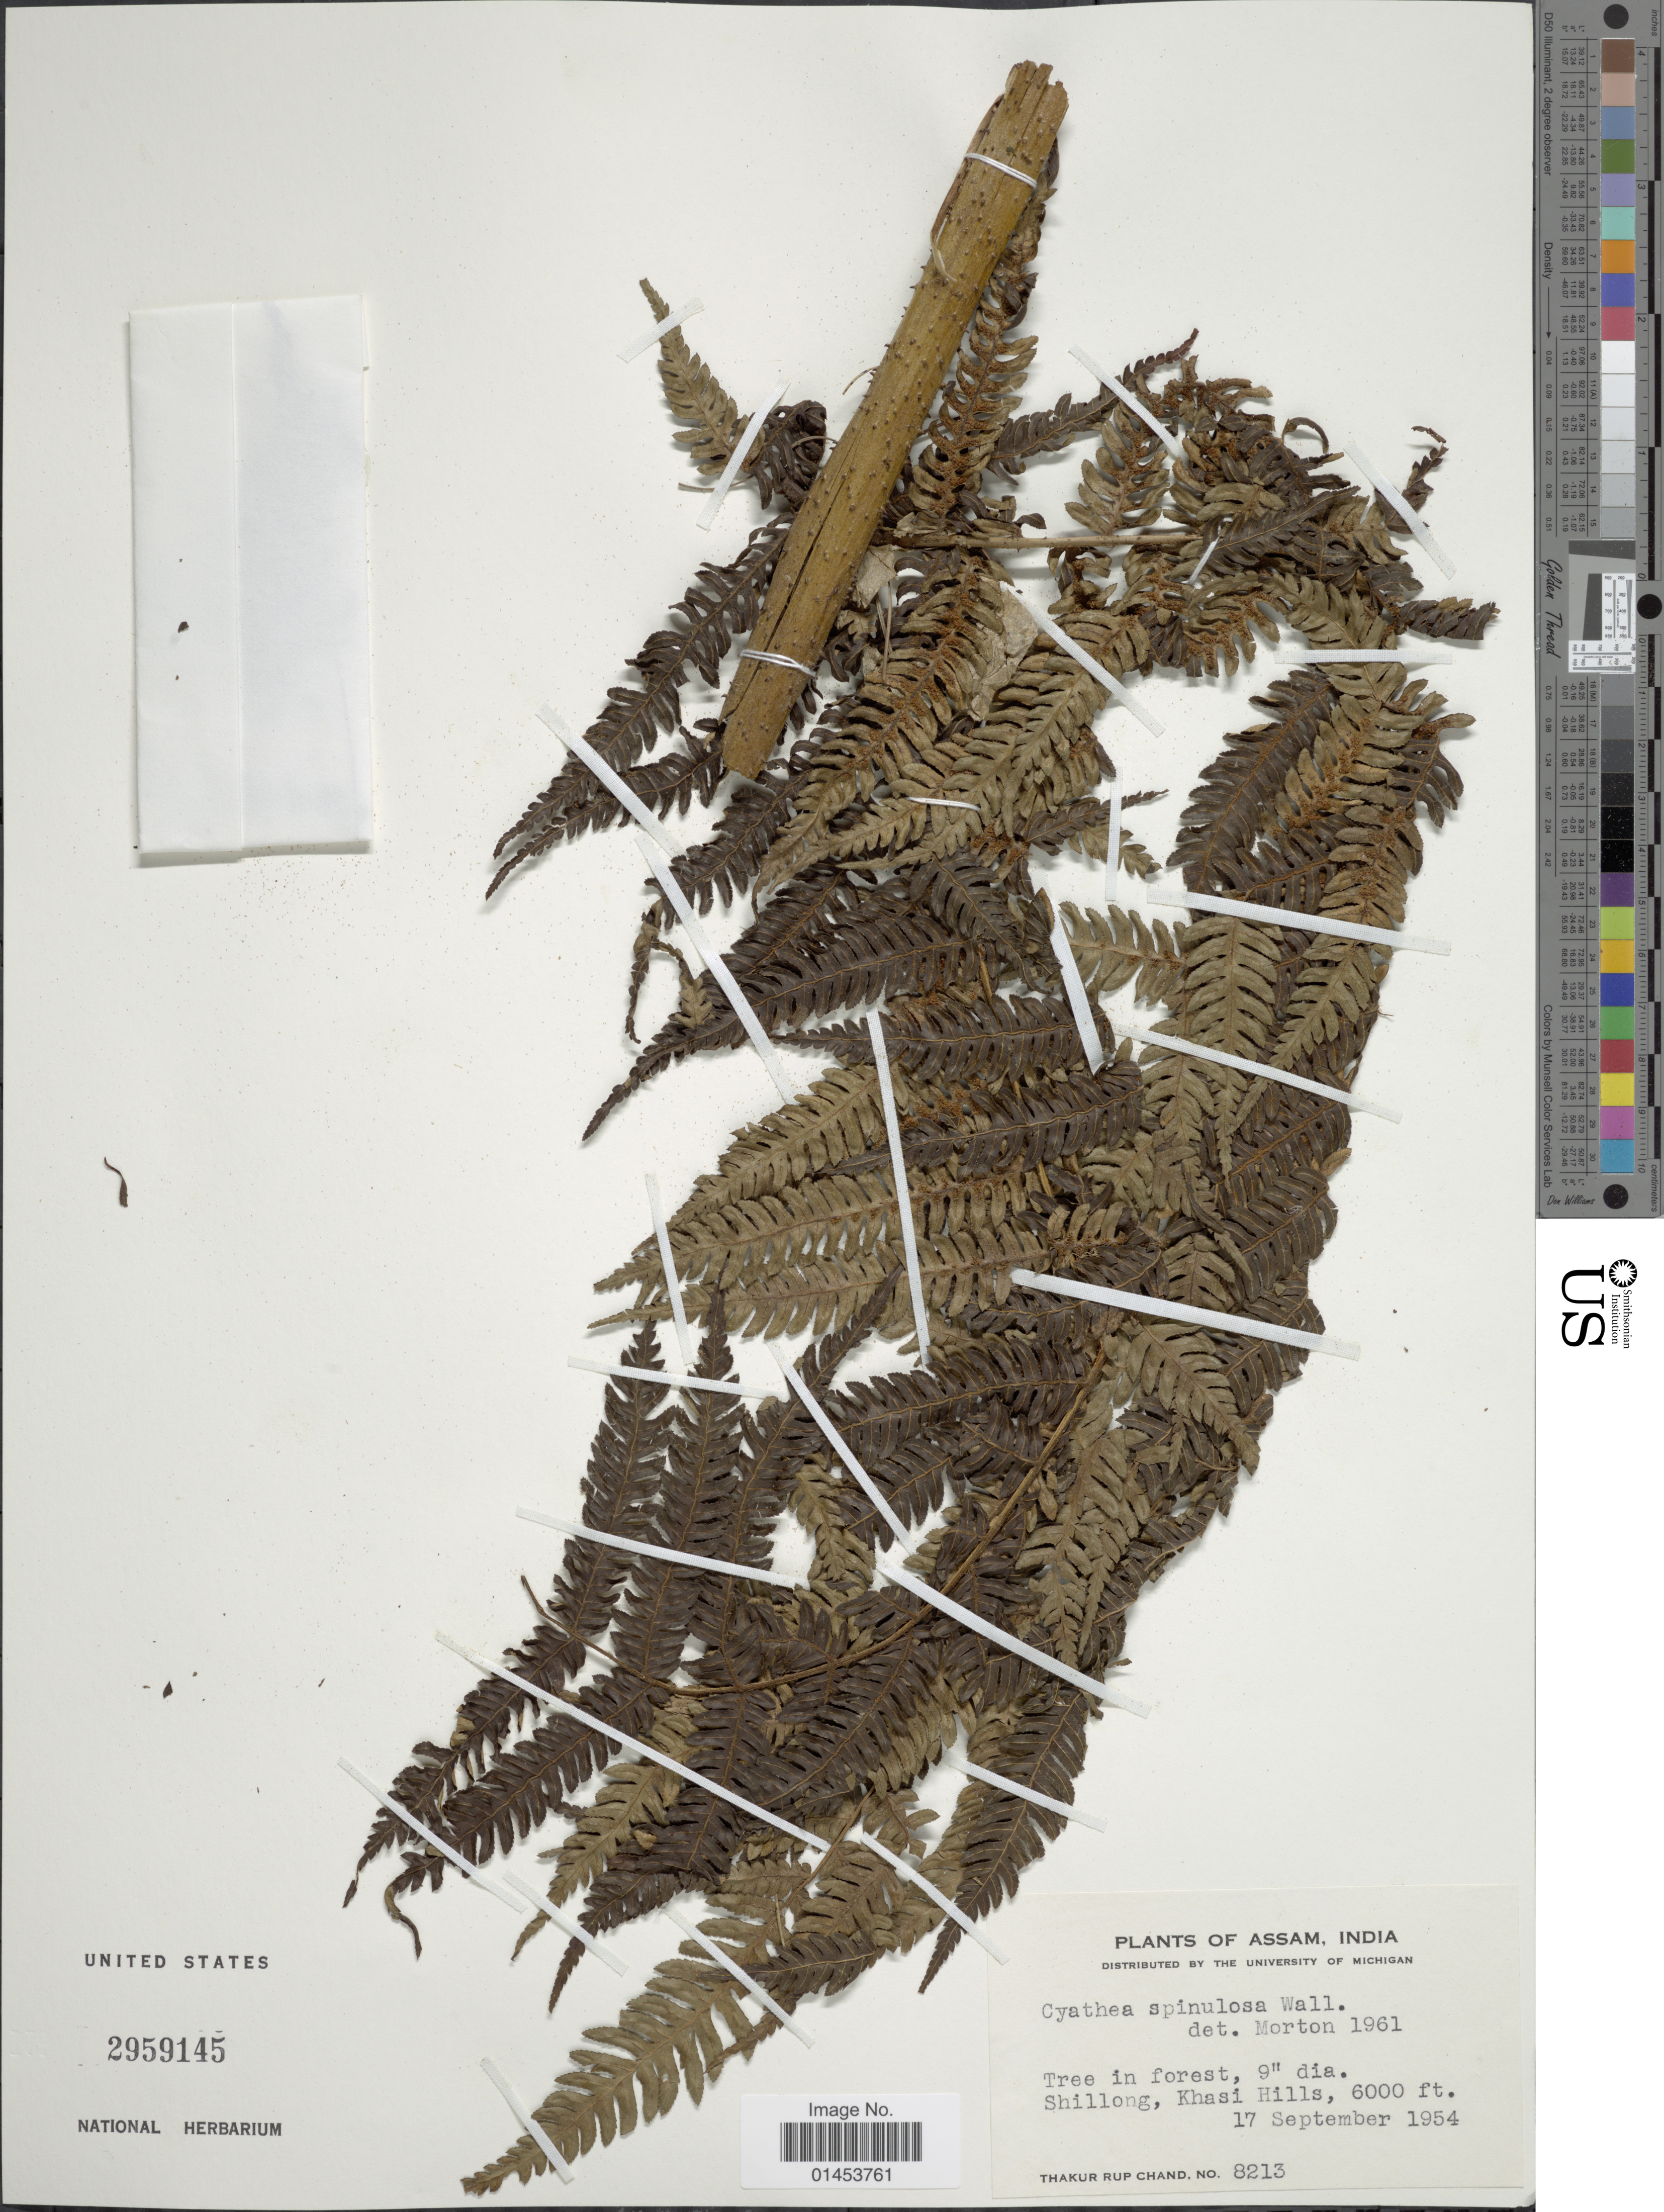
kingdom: Plantae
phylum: Tracheophyta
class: Polypodiopsida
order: Cyatheales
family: Cyatheaceae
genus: Cyathea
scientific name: Cyathea spinulosa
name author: Wall. ex Hook.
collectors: T. R. Chand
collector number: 8213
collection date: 1954-09-17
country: India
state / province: Meghalaya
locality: Assam, India, Shillong, Khasi Hills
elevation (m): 1829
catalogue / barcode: US 2959145